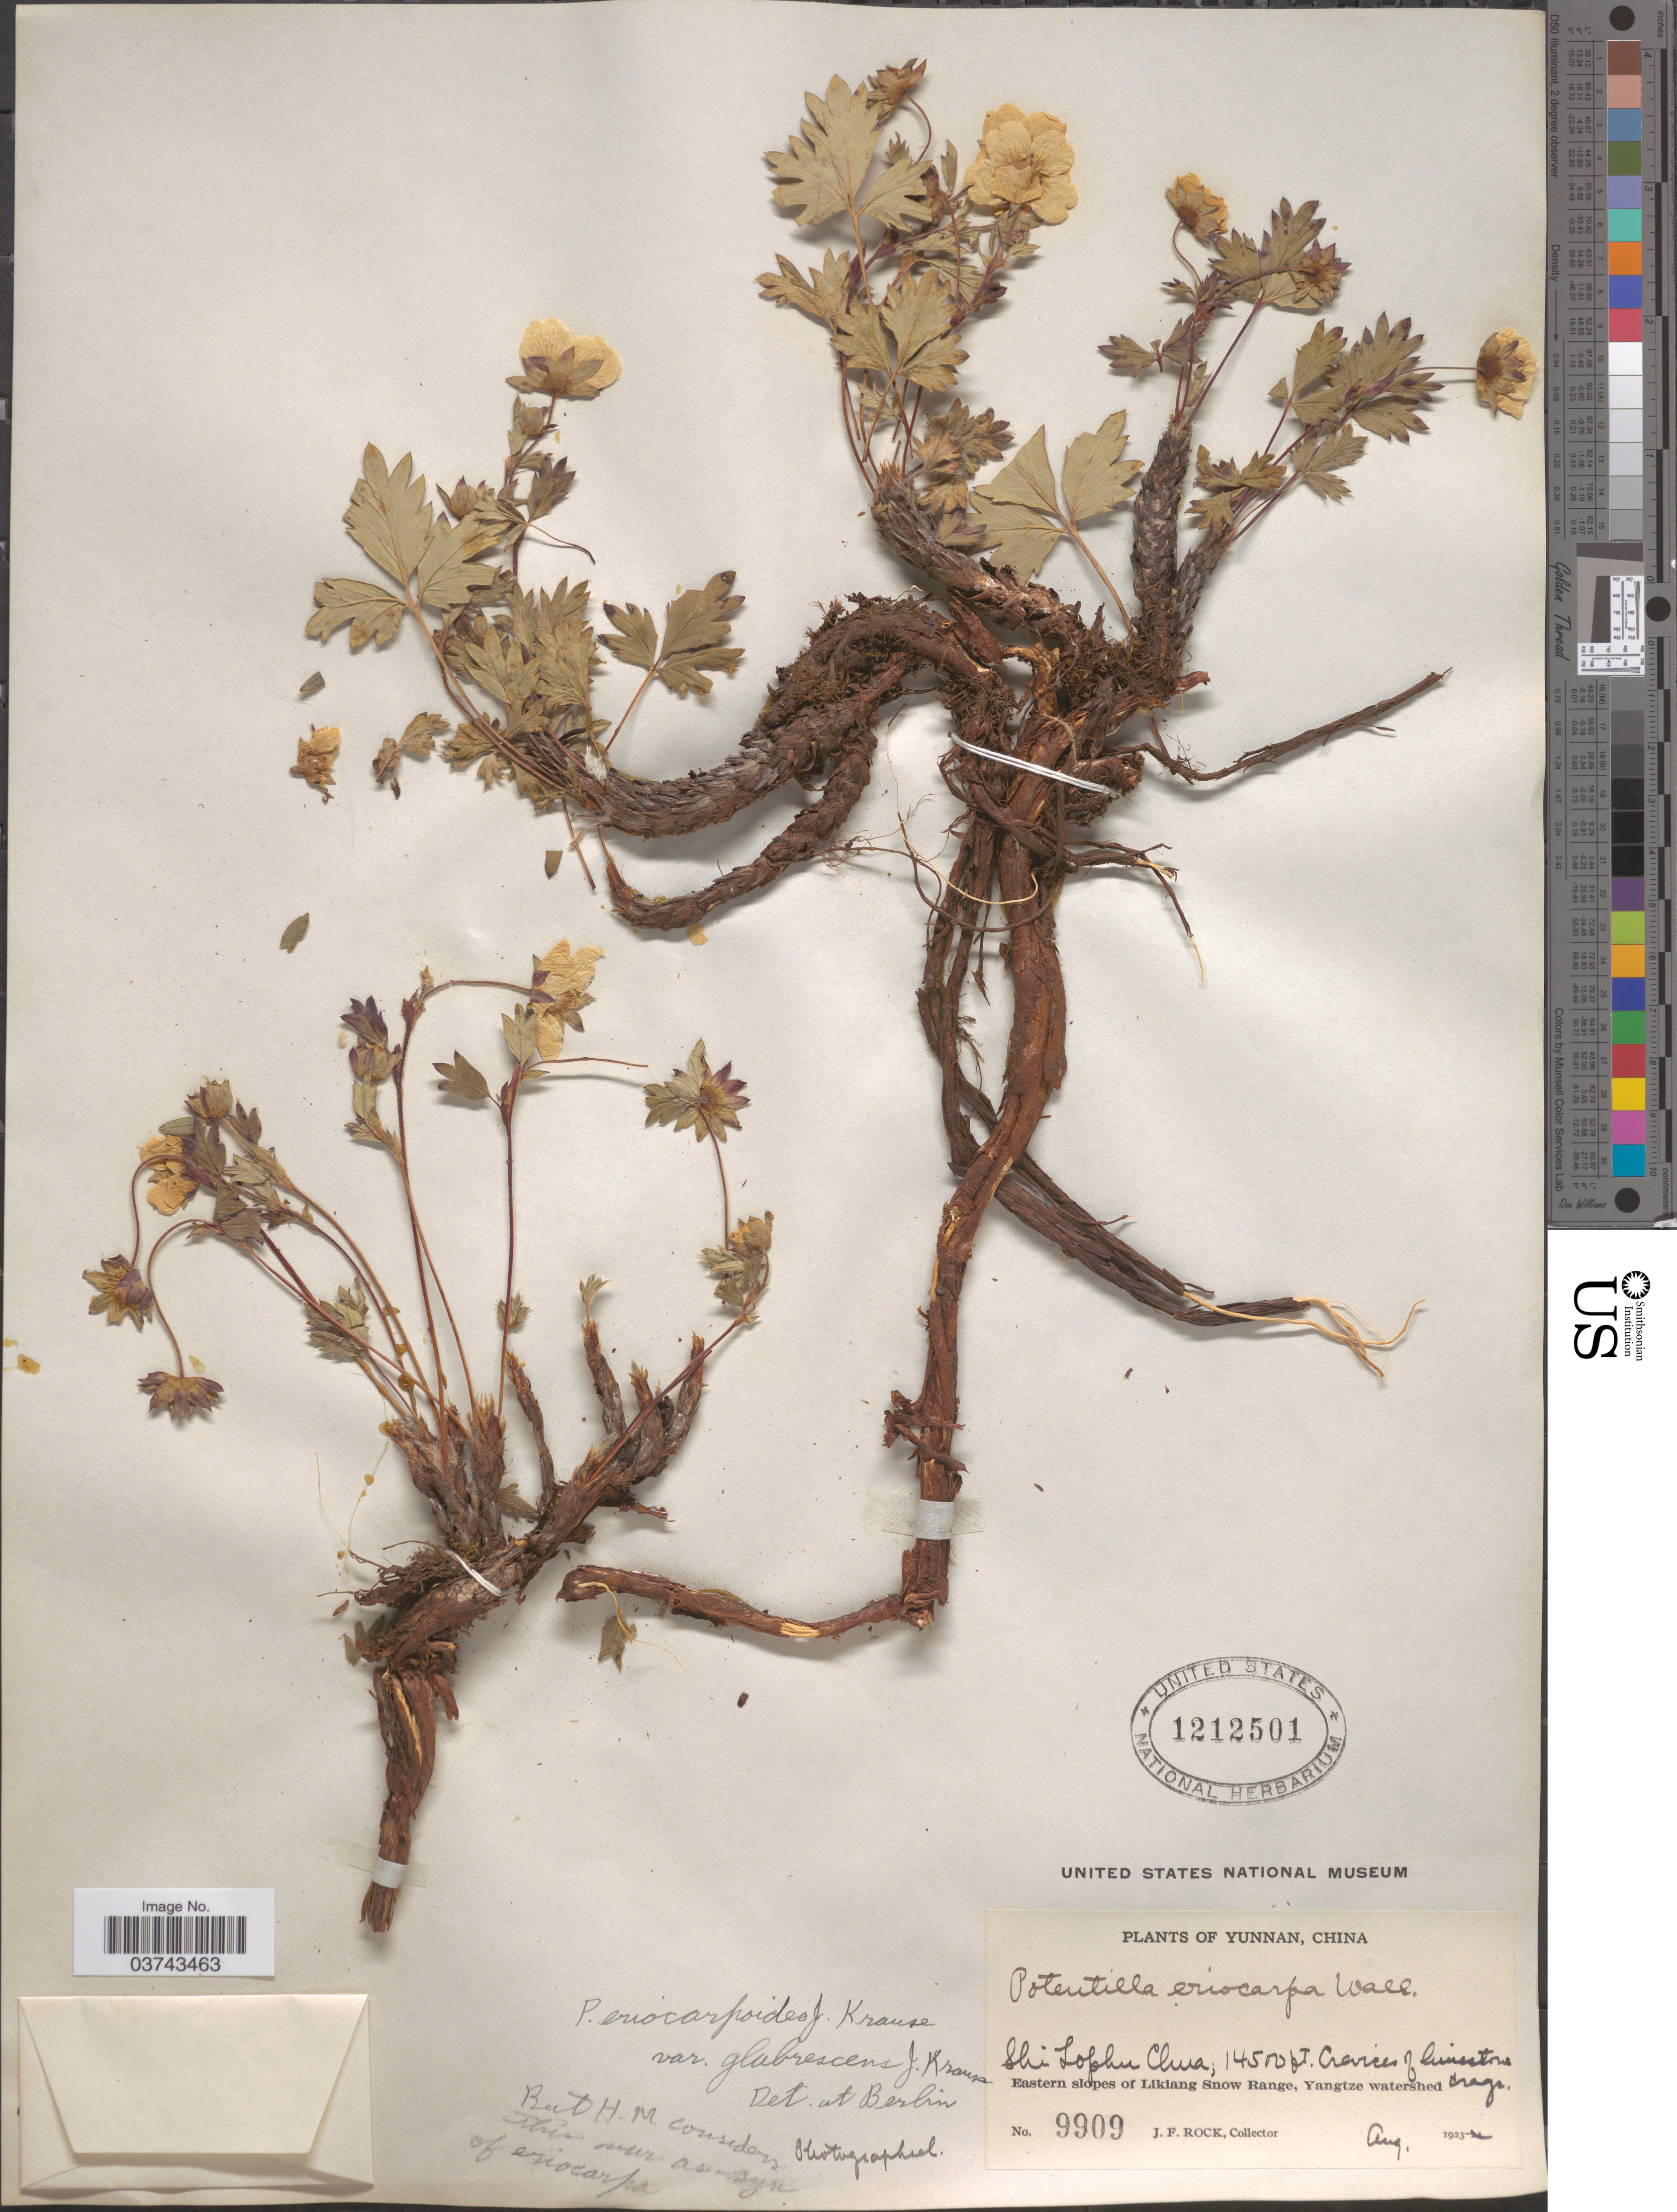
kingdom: Plantae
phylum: Tracheophyta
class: Magnoliopsida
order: Rosales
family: Rosaceae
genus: Potentilla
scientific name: Potentilla eriocarpoides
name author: J. Krause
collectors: J. Rock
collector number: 9909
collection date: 1923-08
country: China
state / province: Yunnan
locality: Shi Lophu Chua. Eastern slopes of Likiang Snow Range, Yangtze watershed.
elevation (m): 4420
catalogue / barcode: US 1212501